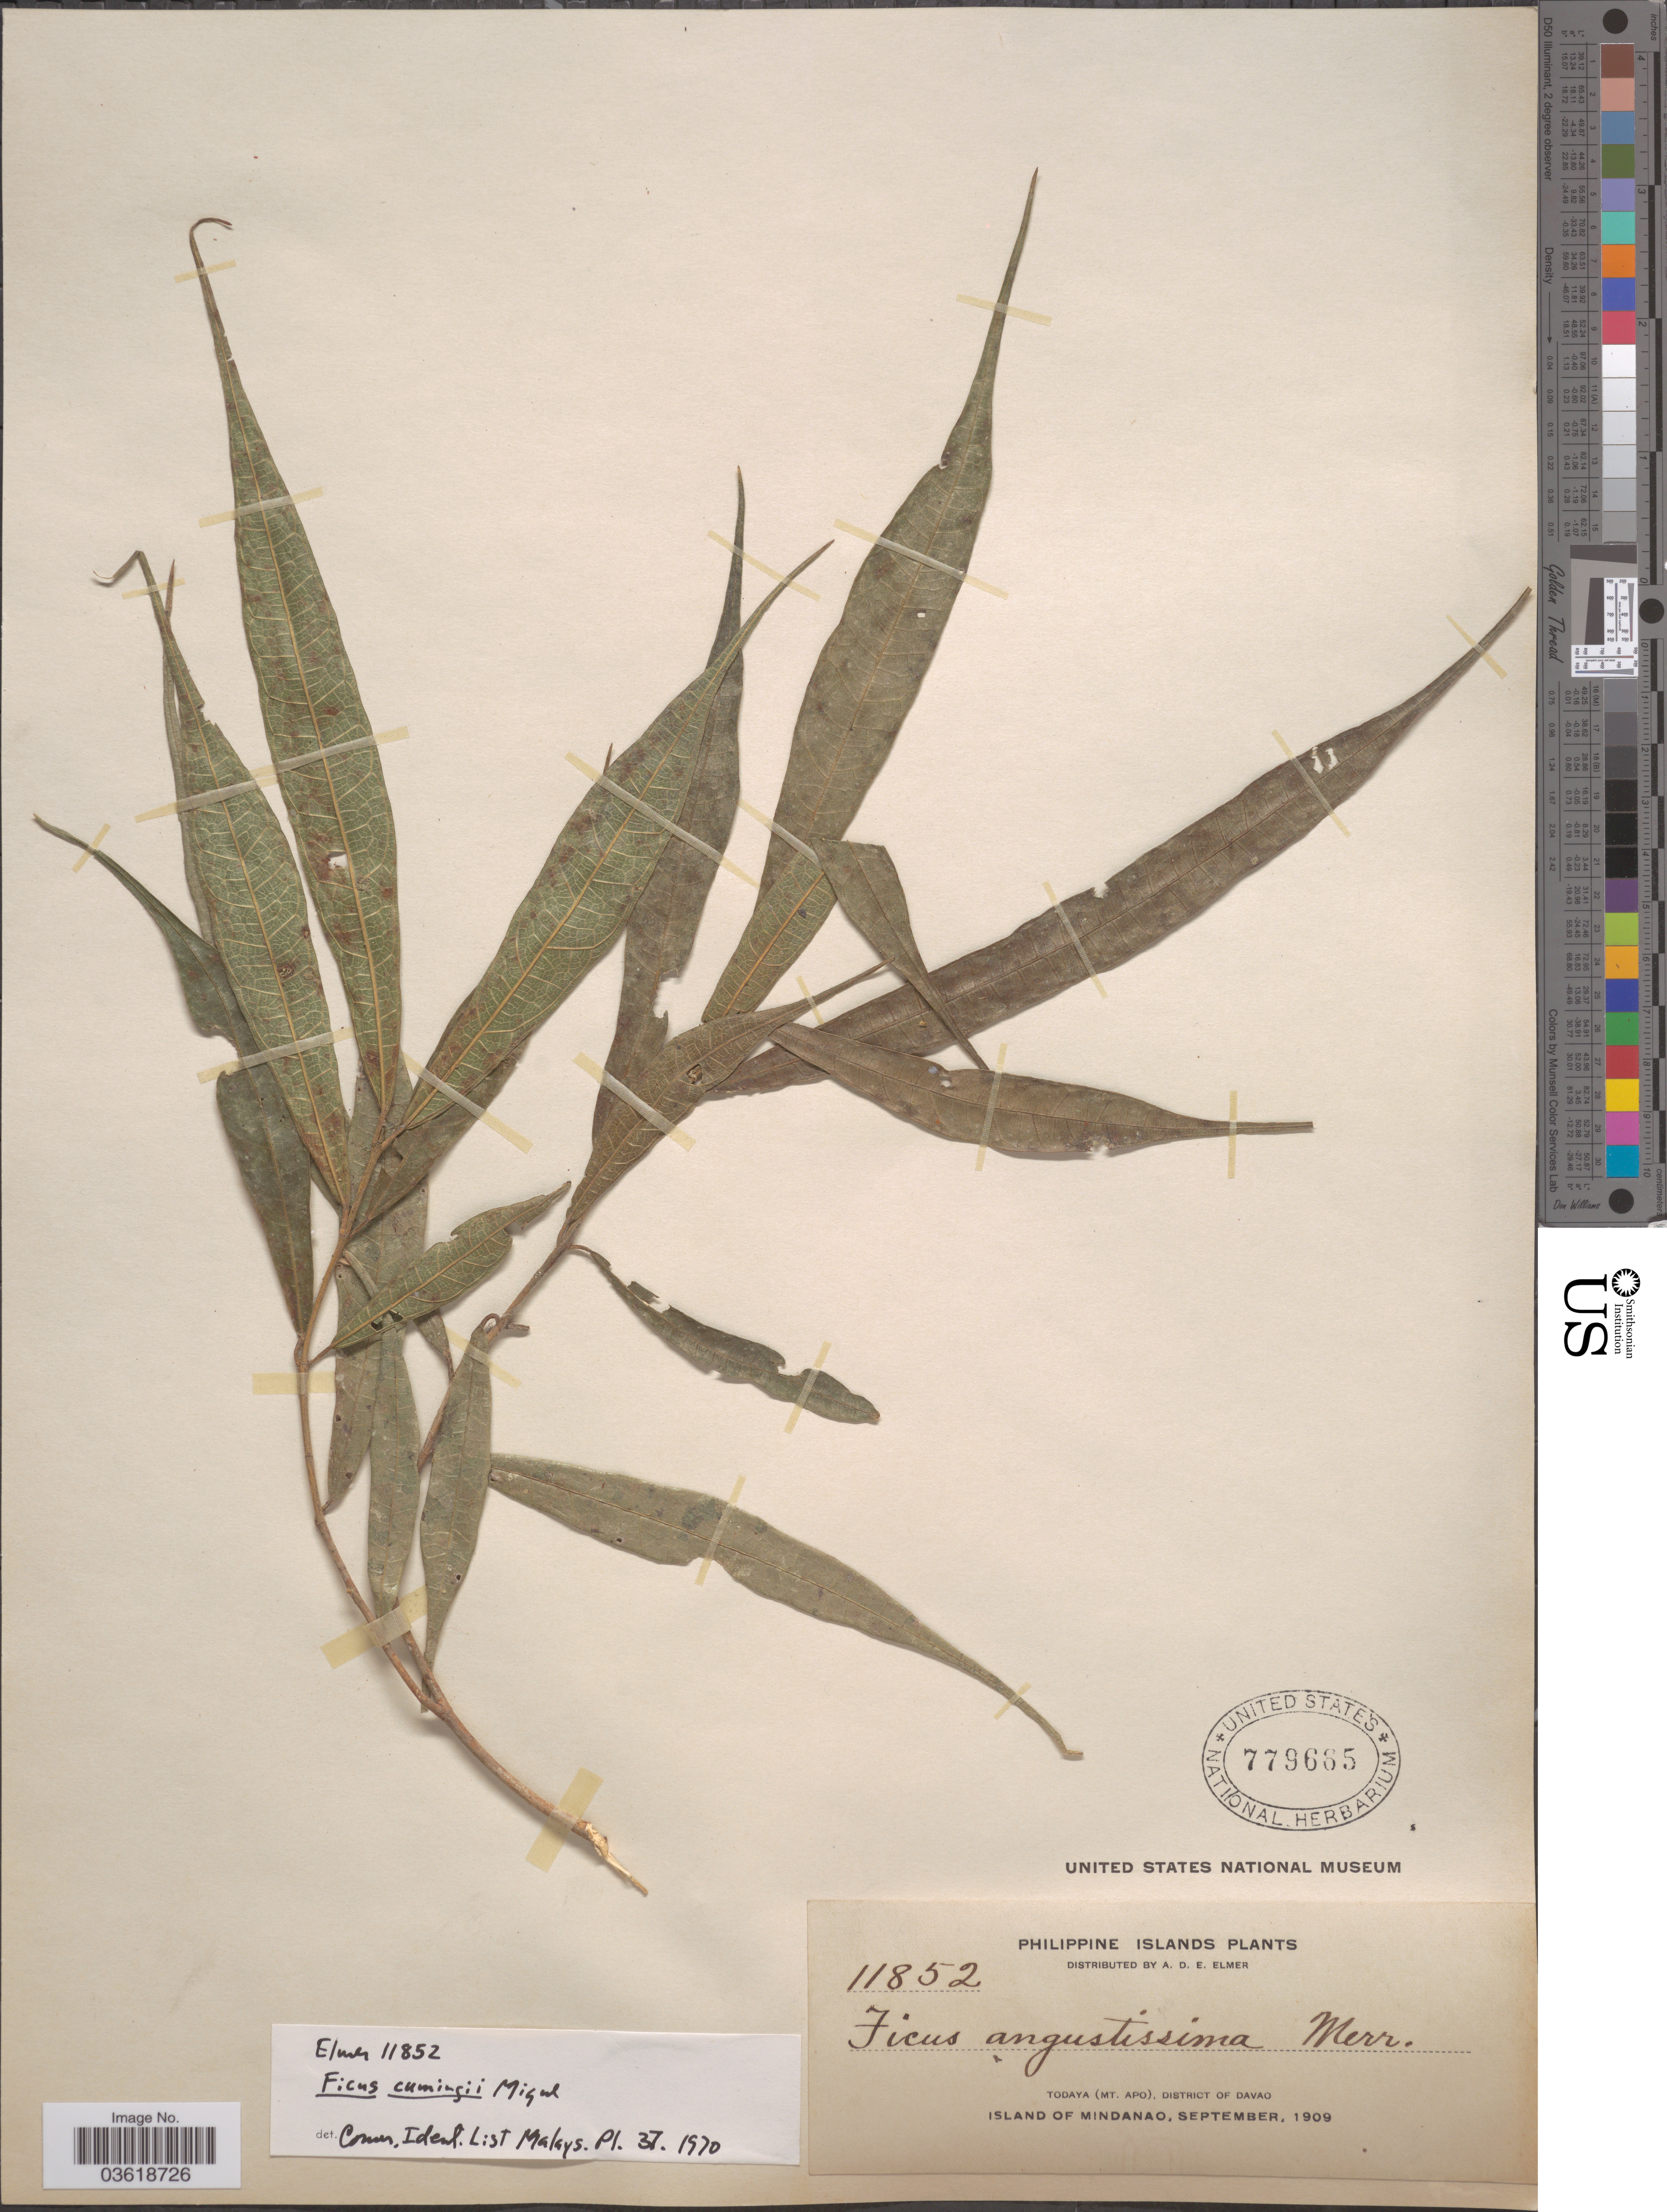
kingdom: Plantae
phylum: Tracheophyta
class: Magnoliopsida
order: Rosales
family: Moraceae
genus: Ficus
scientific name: Ficus cumingii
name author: Miq.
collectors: A. D. E. Elmer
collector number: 11852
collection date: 1909-09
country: Philippines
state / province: Davao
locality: Philippine Islands. Todaya (Mt. Apo), District of Davao. Island of Mindanao.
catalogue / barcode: US 779665